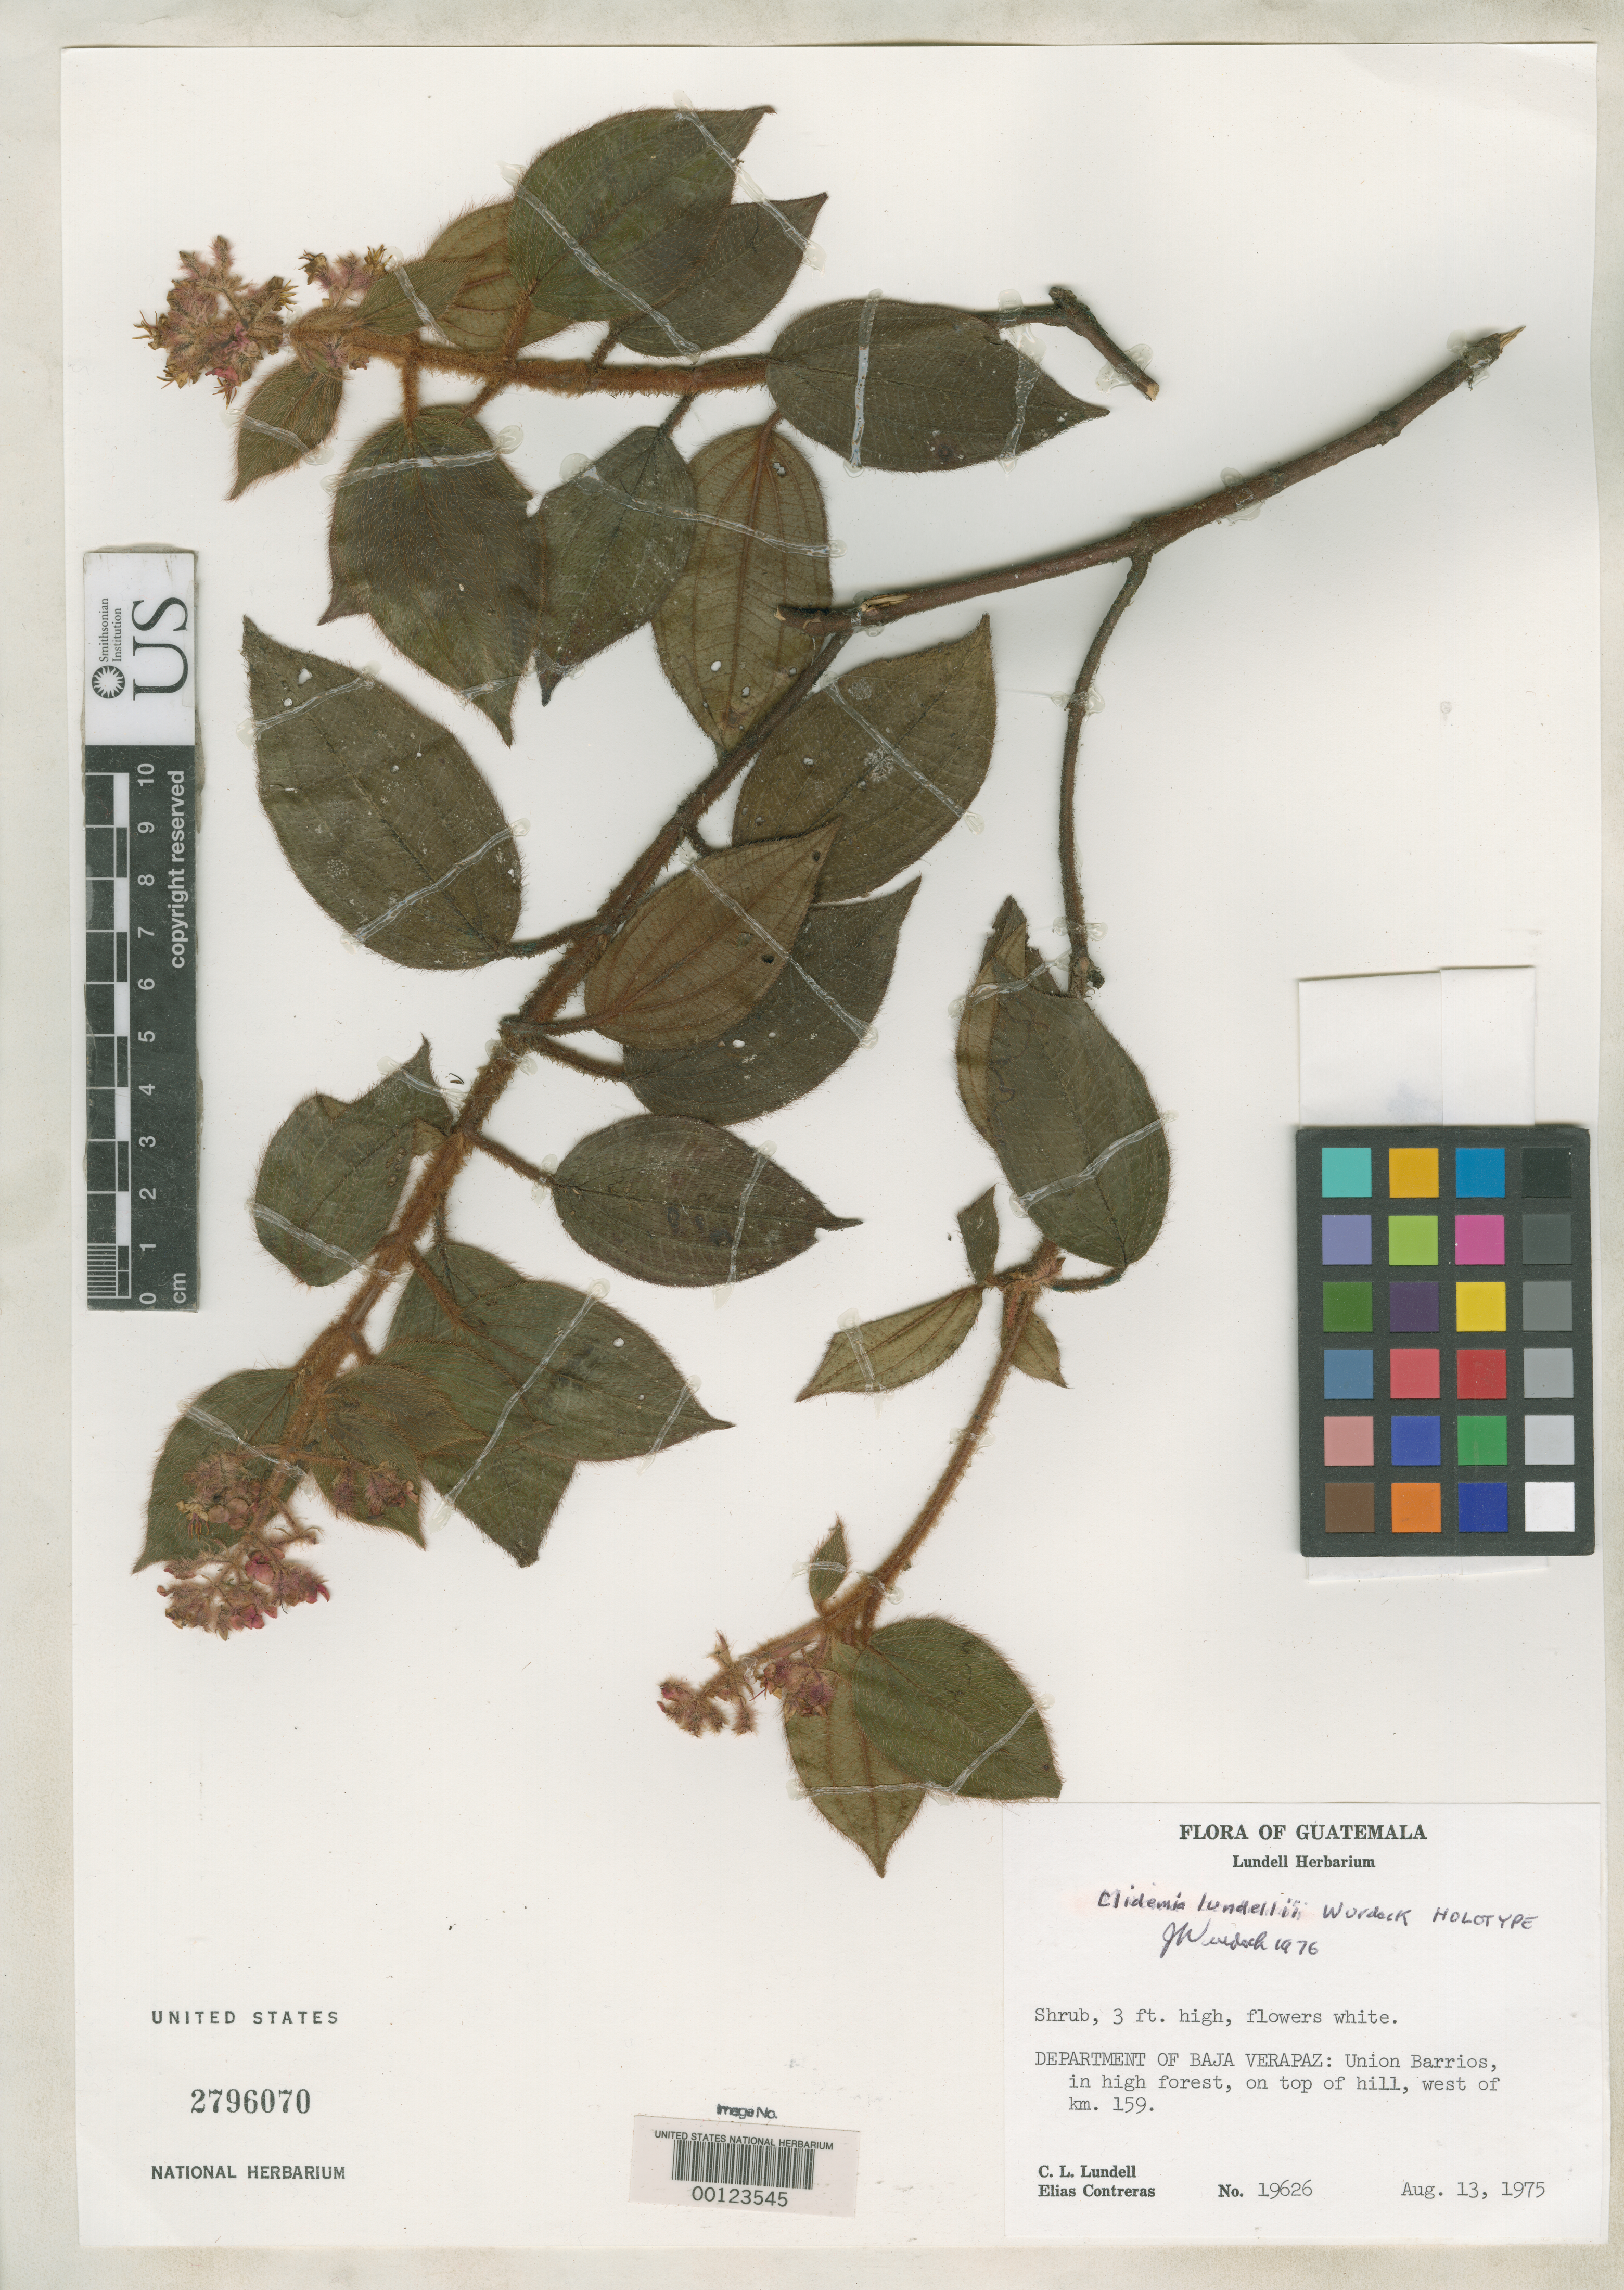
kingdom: Plantae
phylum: Tracheophyta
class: Magnoliopsida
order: Myrtales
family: Melastomataceae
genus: Clidemia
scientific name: Clidemia lundellii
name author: Wurdack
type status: Holotype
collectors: C. L. Lundell & E. Contreras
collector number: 19626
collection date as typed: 13 Aug 1975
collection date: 1975-08-13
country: Guatemala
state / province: Baja Verapaz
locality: Union Barrios.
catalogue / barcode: US 2796070